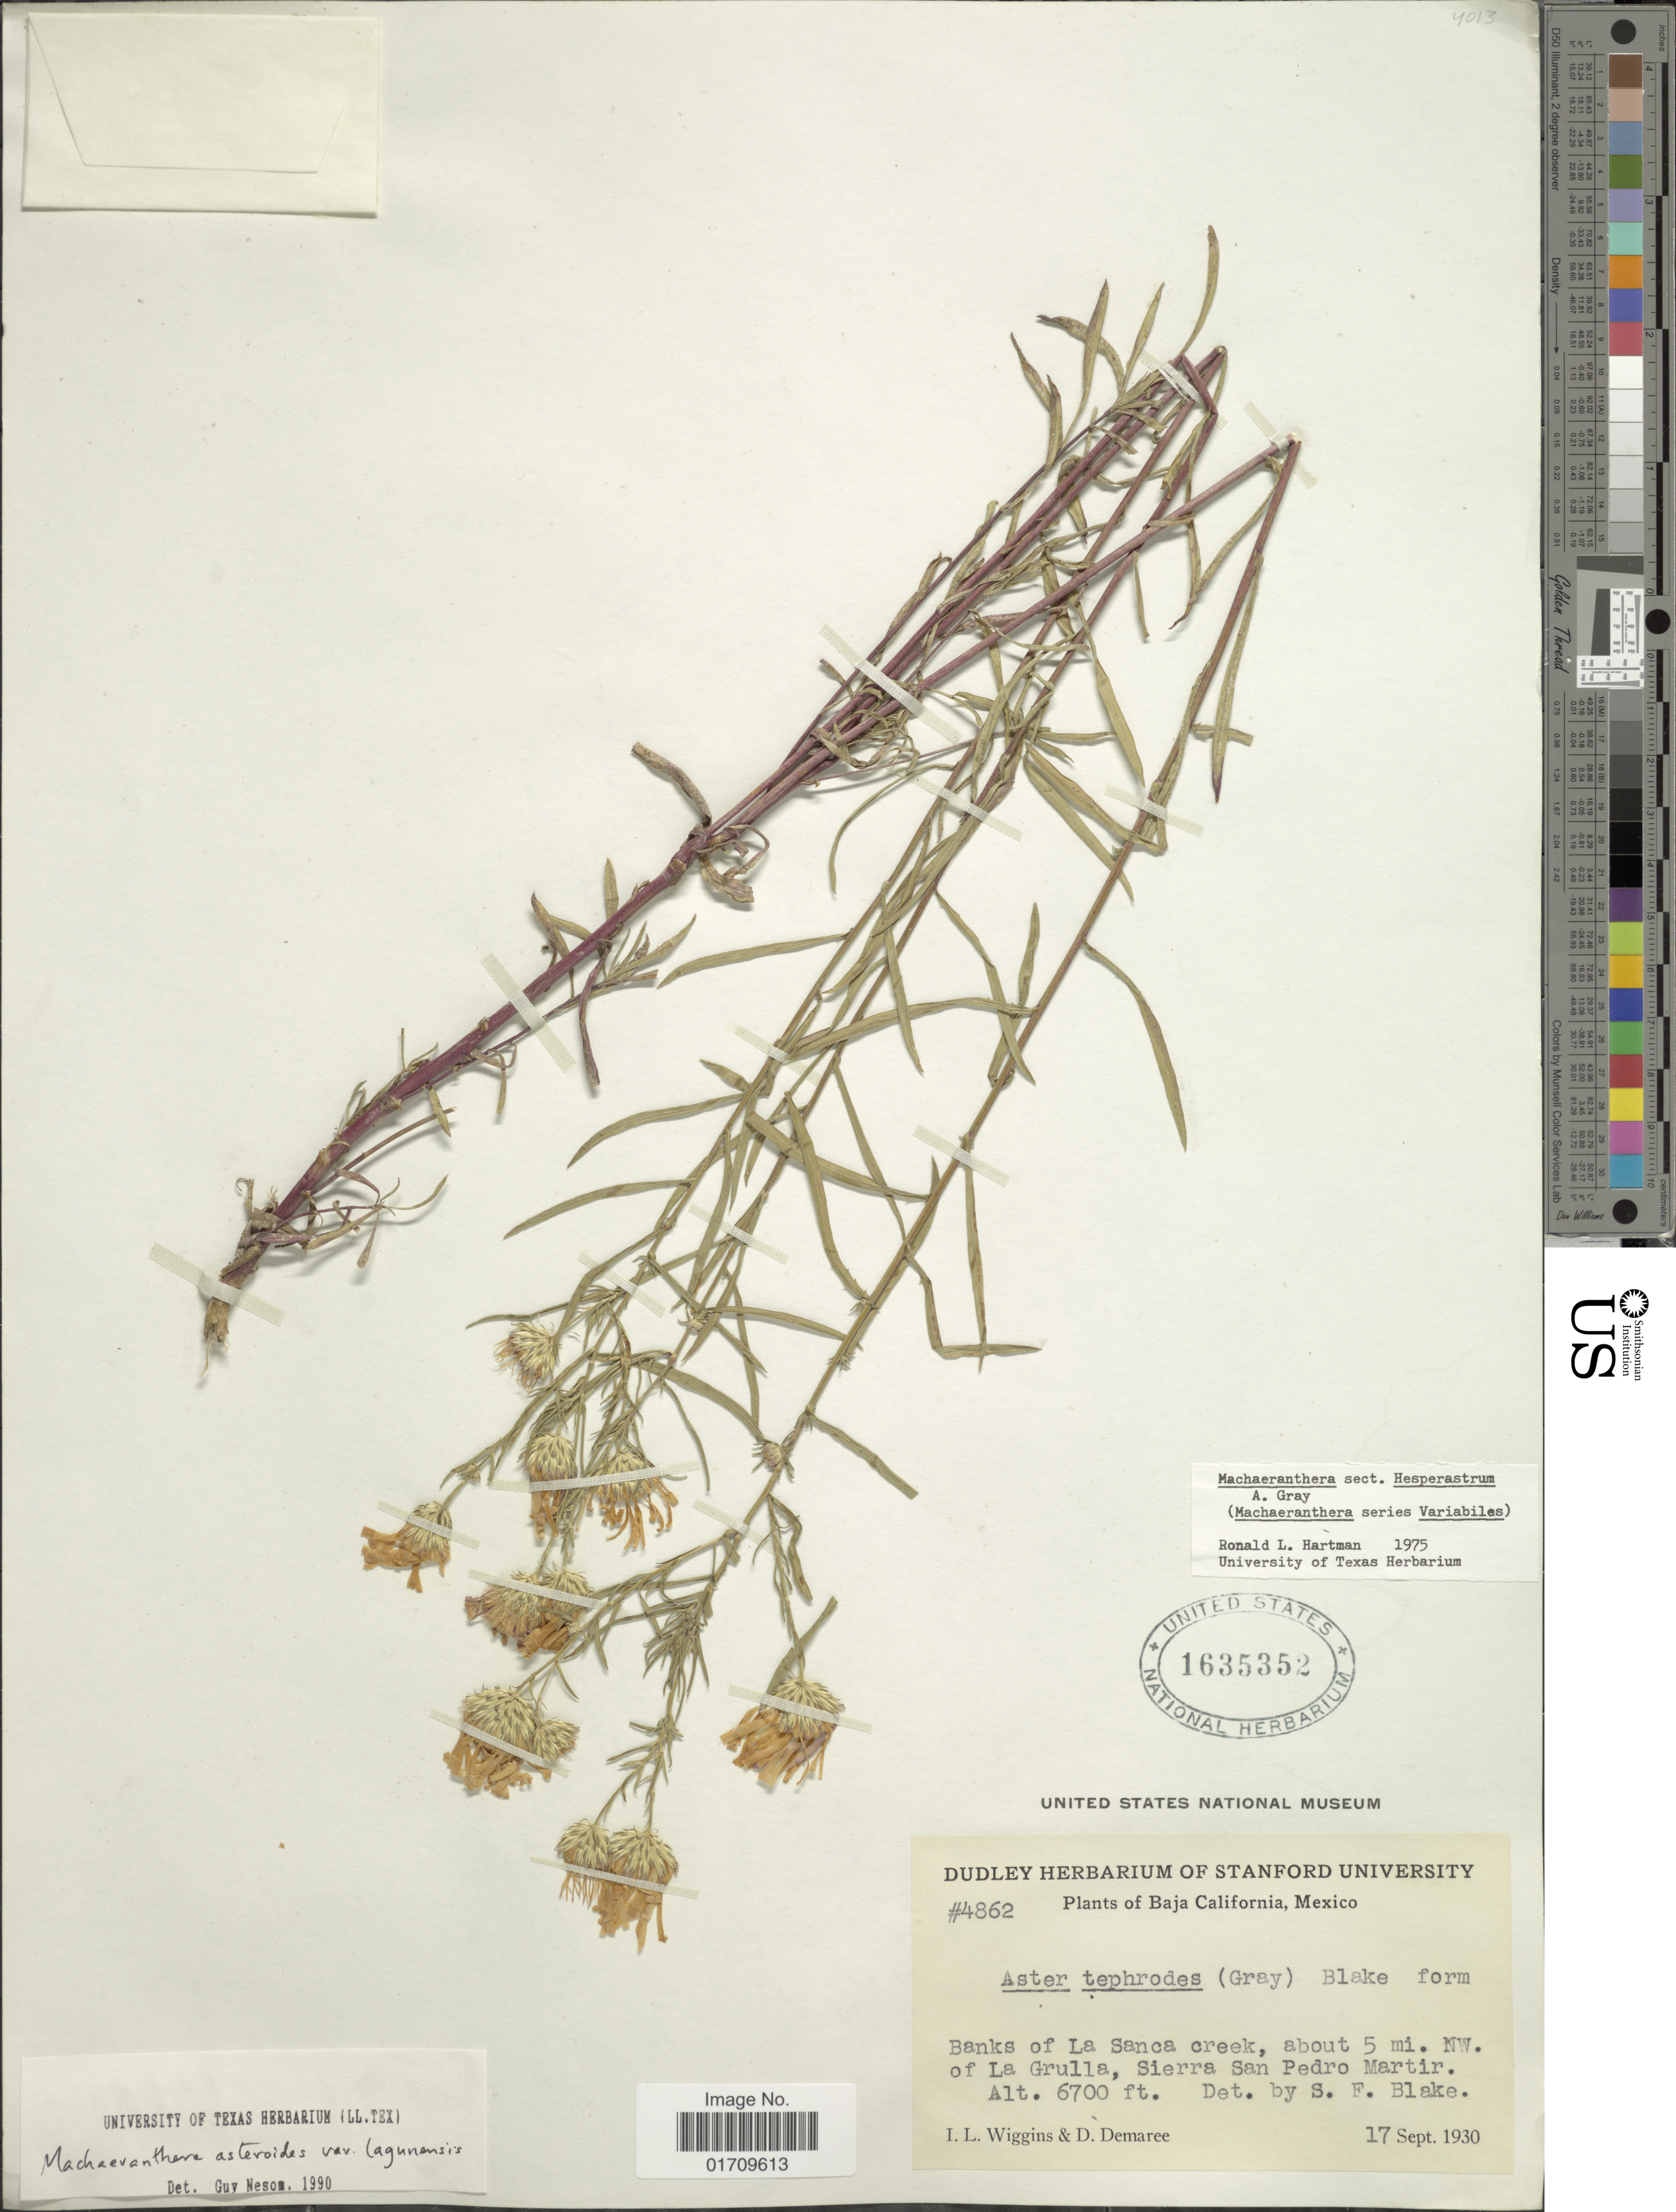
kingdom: Plantae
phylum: Tracheophyta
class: Magnoliopsida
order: Asterales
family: Asteraceae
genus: Machaeranthera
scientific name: Machaeranthera asteroides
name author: (Torr.) Greene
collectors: I. L. Wiggins & D. Demaree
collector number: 4862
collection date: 1930-09-17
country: Mexico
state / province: Baja California Sur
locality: Banks of La Sanca creek, about 5 mi. NW. of La Grulla, Sierra San pedro Martir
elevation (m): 2042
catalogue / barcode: US 1635352